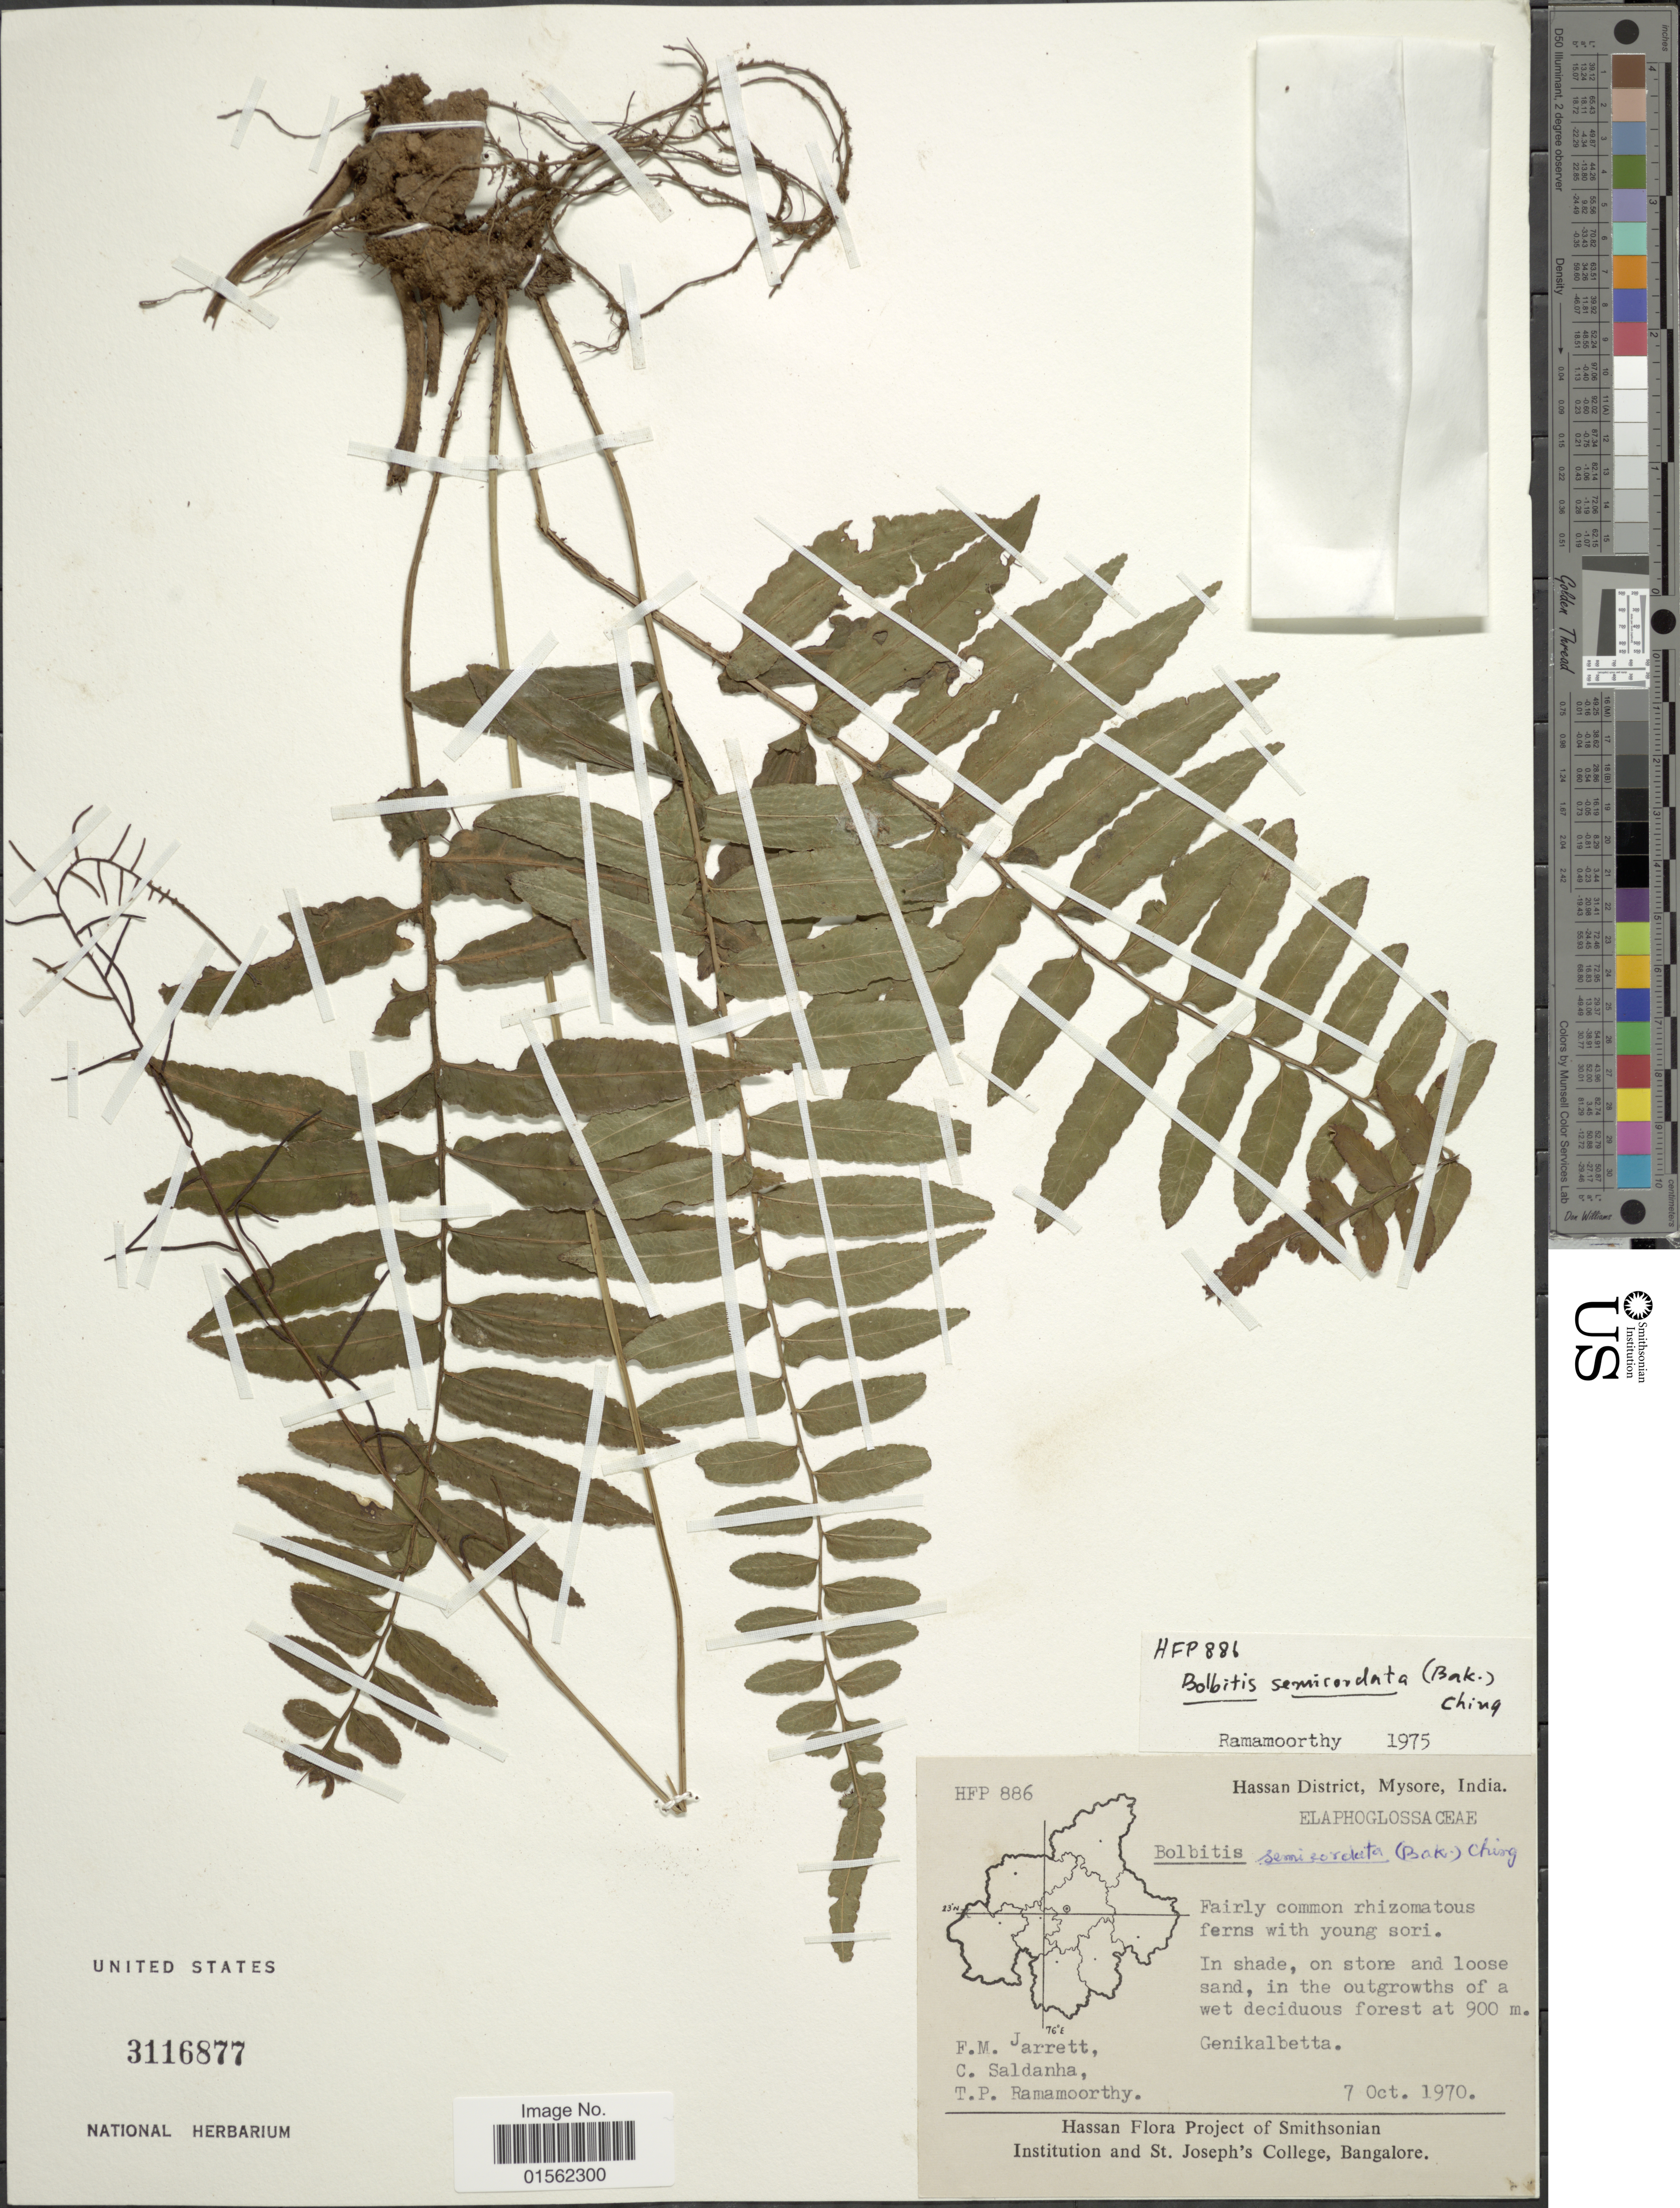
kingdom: Plantae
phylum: Tracheophyta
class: Polypodiopsida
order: Polypodiales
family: Dryopteridaceae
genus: Bolbitis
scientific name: Bolbitis semicordata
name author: (Baker) Ching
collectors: F. M. Jarrett, C. J. Saldanha & T. P. Ramamoorthy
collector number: HFP886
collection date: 1970-10-07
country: India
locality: Hassan District, Mysore, in the outhgrowths of a wet deciduous forest, Genikalbetta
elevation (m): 900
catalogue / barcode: US 3116877